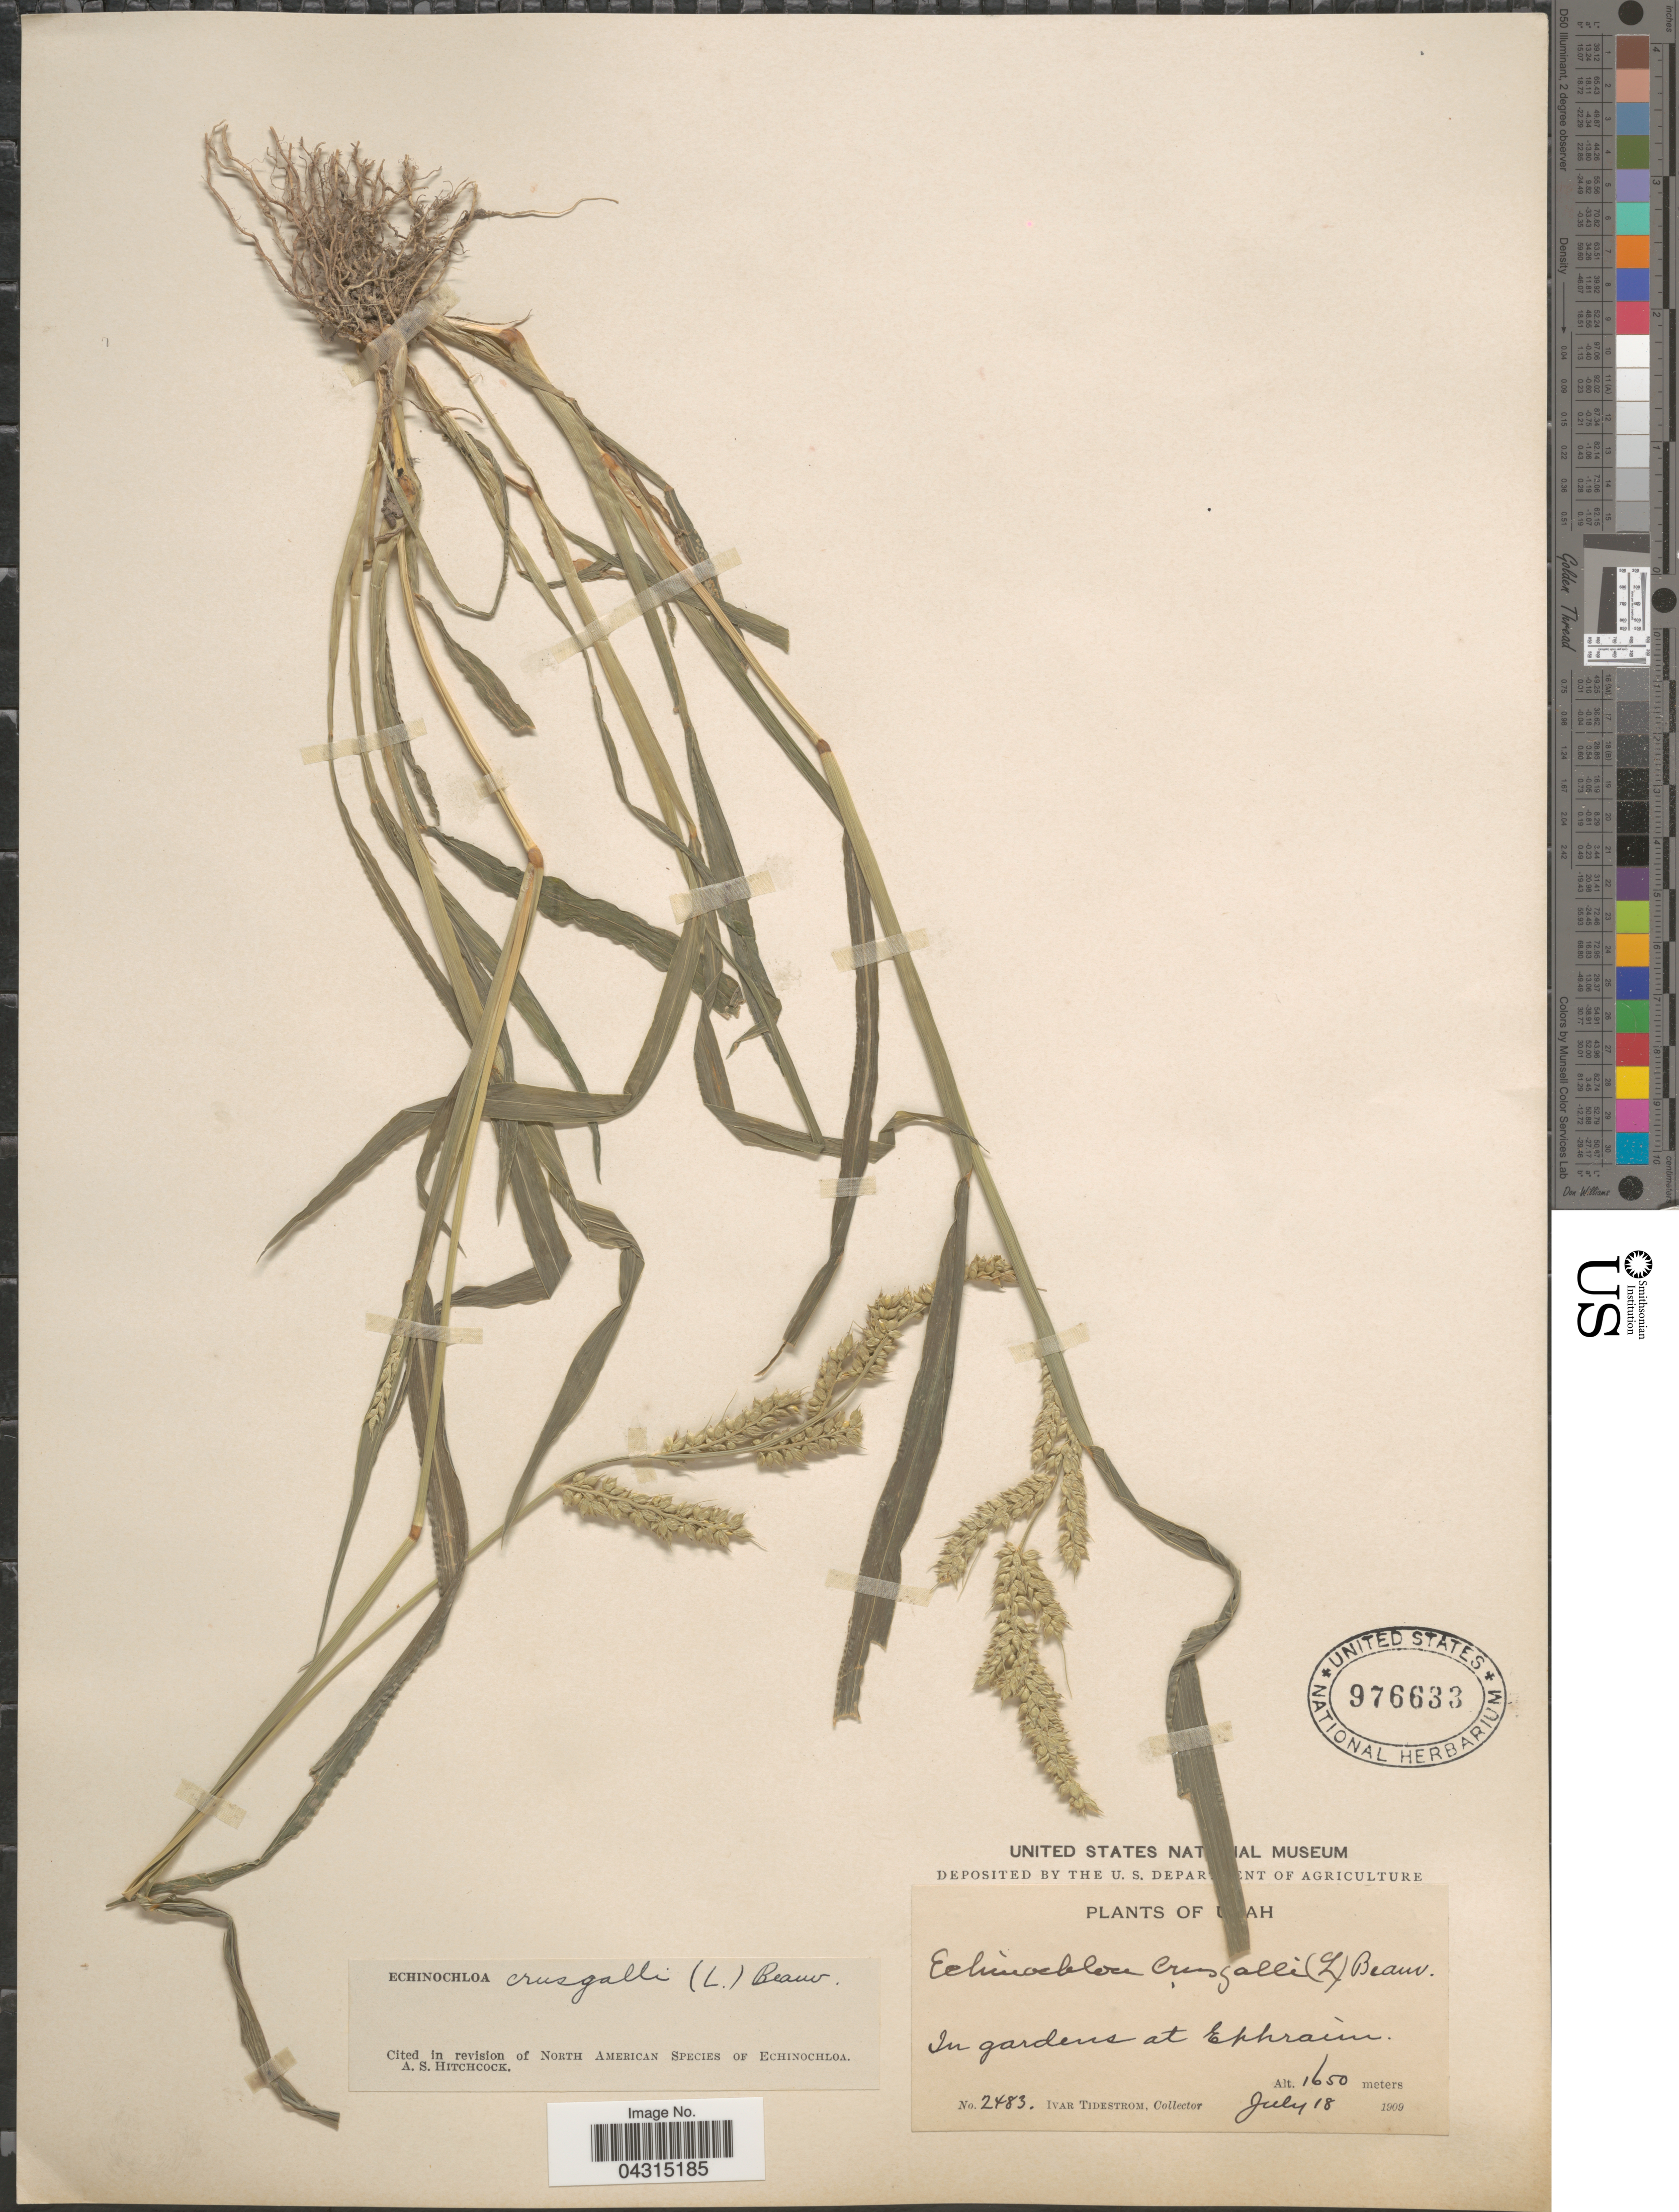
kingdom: Plantae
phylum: Tracheophyta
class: Liliopsida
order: Poales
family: Poaceae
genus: Echinochloa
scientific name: Echinochloa crus-galli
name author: (L.) P. Beauv.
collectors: I. F. Tidestrom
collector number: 2483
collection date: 1909-07-18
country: United States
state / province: Utah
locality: In gardens at Ephraim.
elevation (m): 1650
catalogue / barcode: US 976633